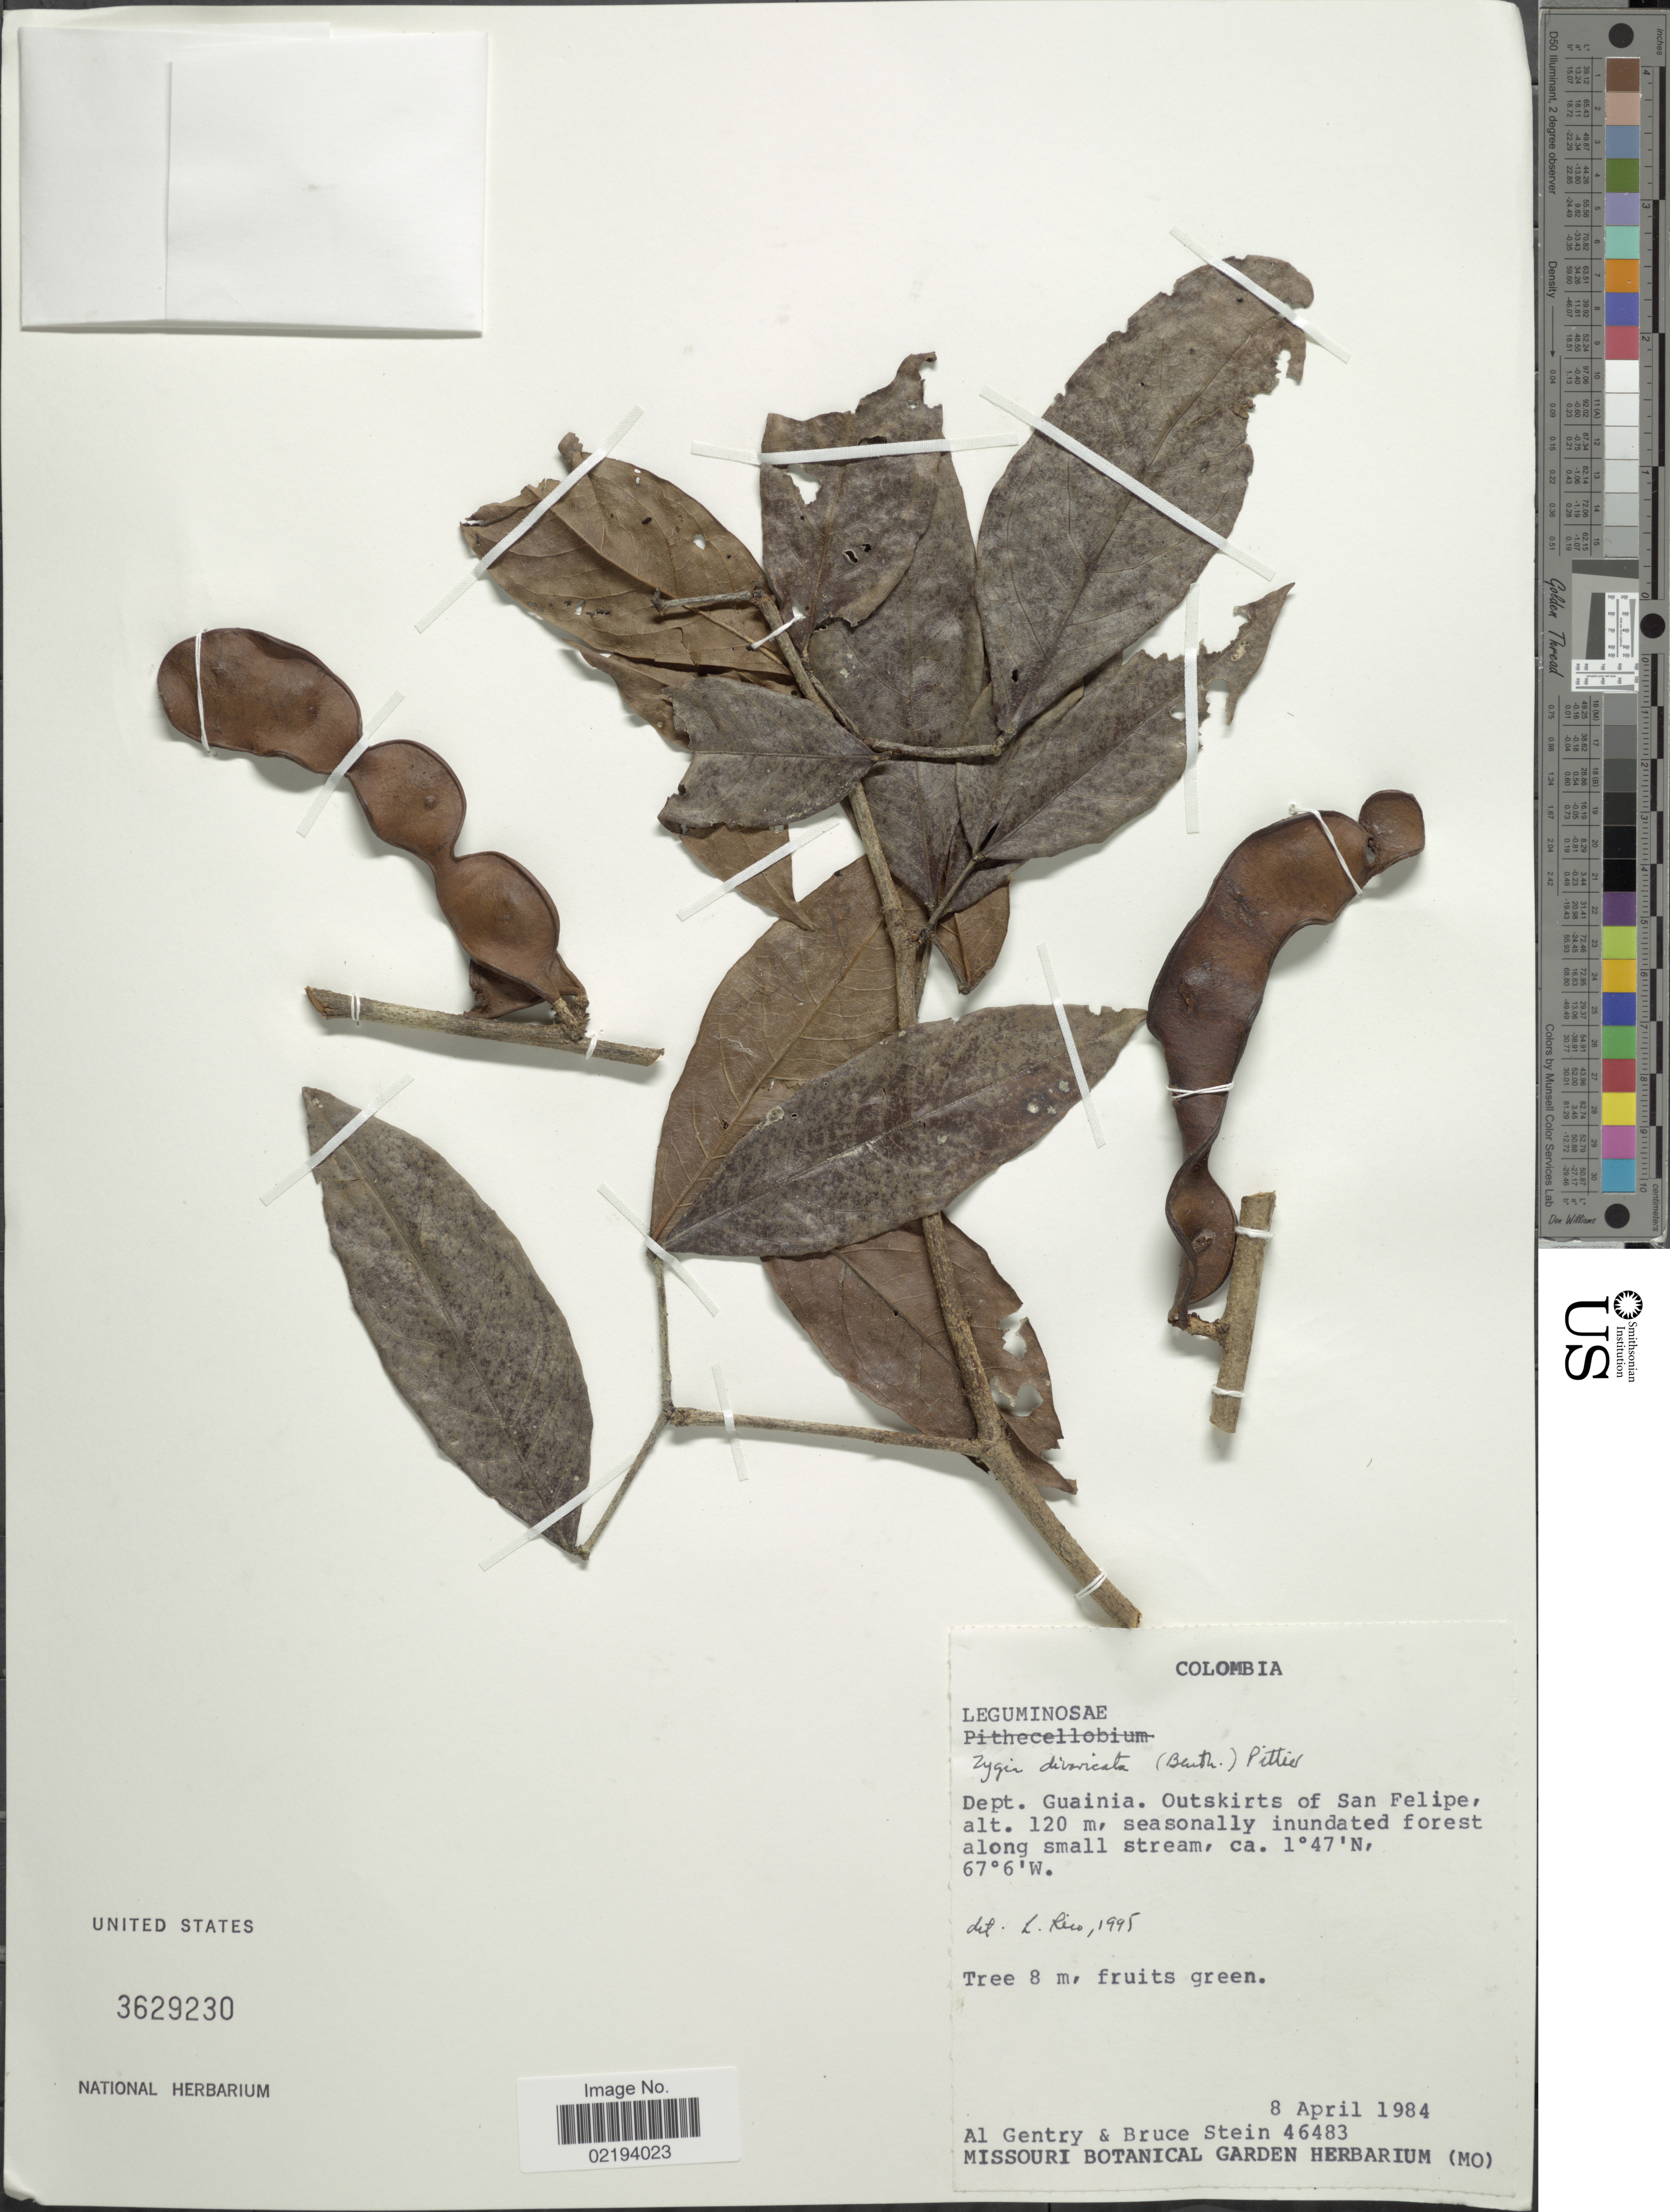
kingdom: Plantae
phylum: Tracheophyta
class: Magnoliopsida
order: Fabales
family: Fabaceae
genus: Zygia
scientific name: Zygia cupirensis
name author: (C. Barbosa) L. Rico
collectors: A. H. Gentry & B. Stein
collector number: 46483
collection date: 1984-04-08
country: Colombia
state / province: Guainía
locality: Dept. Guainia. Outskirts of San Felipe, seasonally inundated forest along small stream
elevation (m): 120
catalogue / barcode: US 3629230